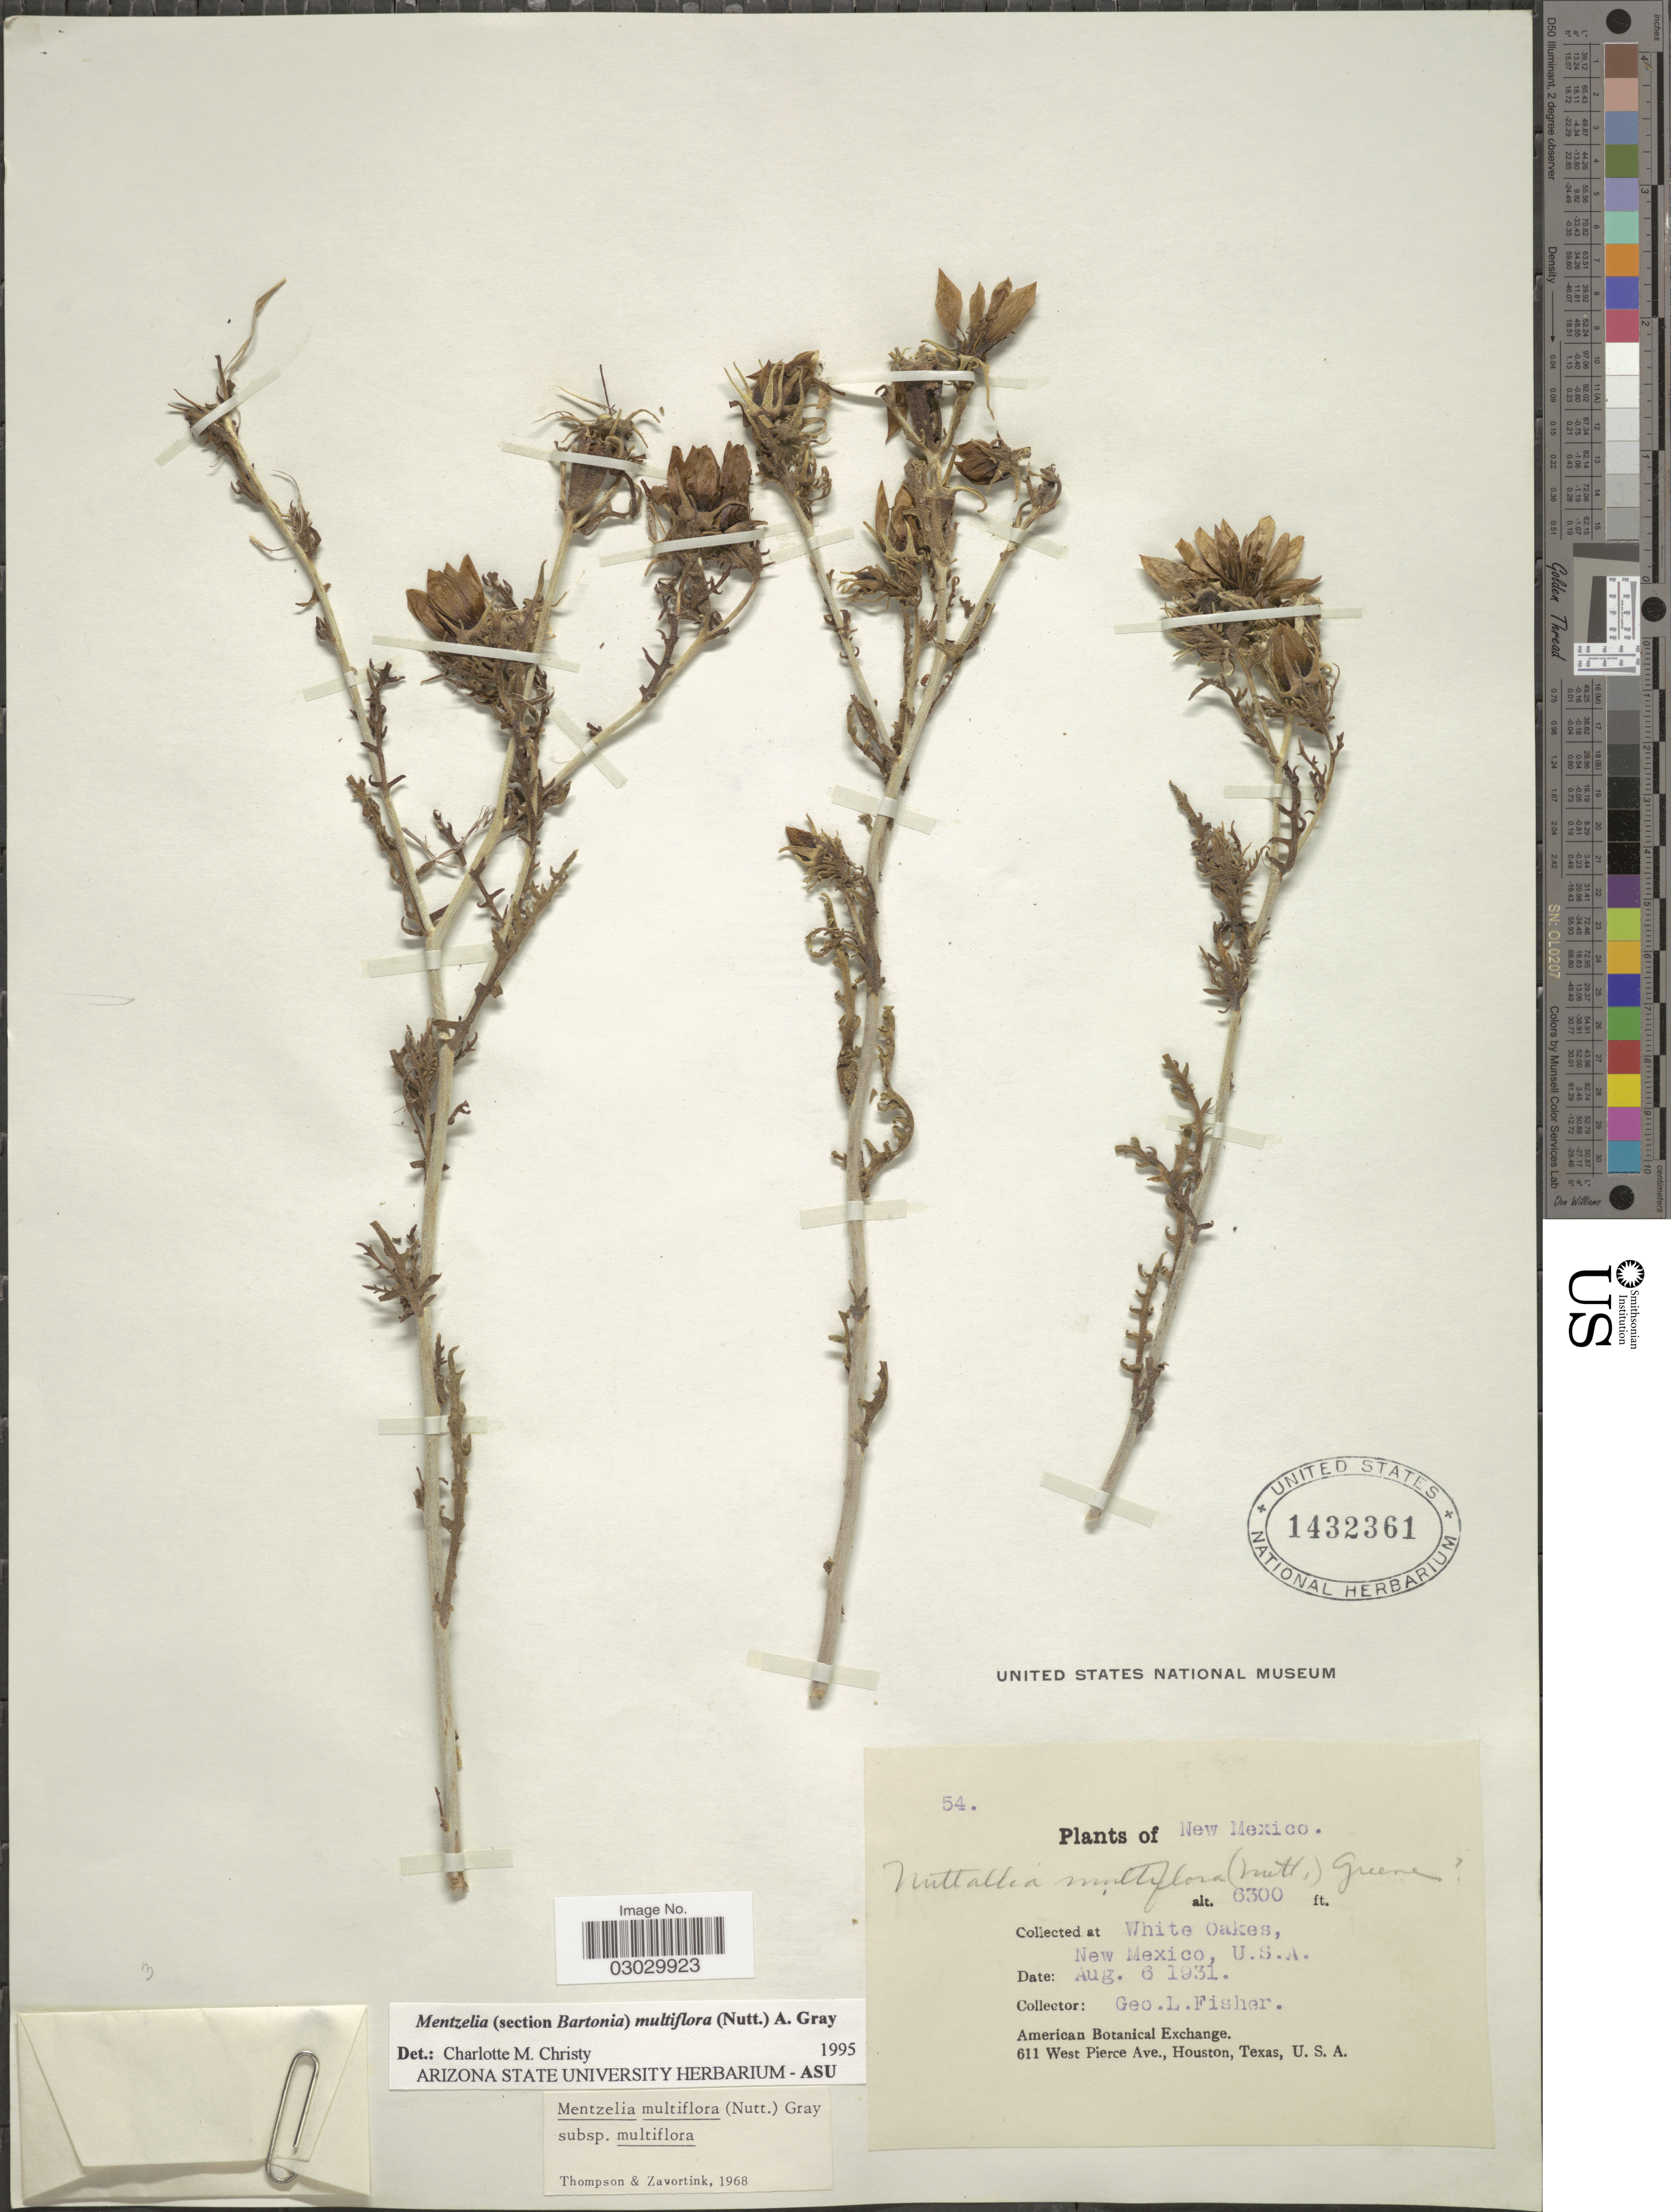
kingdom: Plantae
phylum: Tracheophyta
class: Magnoliopsida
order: Cornales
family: Loasaceae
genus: Mentzelia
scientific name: Mentzelia multiflora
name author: (Nutt.) A. Gray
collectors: G. L. Fisher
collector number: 54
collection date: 1931-08-06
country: United States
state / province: New Mexico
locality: White Oakes.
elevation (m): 1920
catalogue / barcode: US 1432361